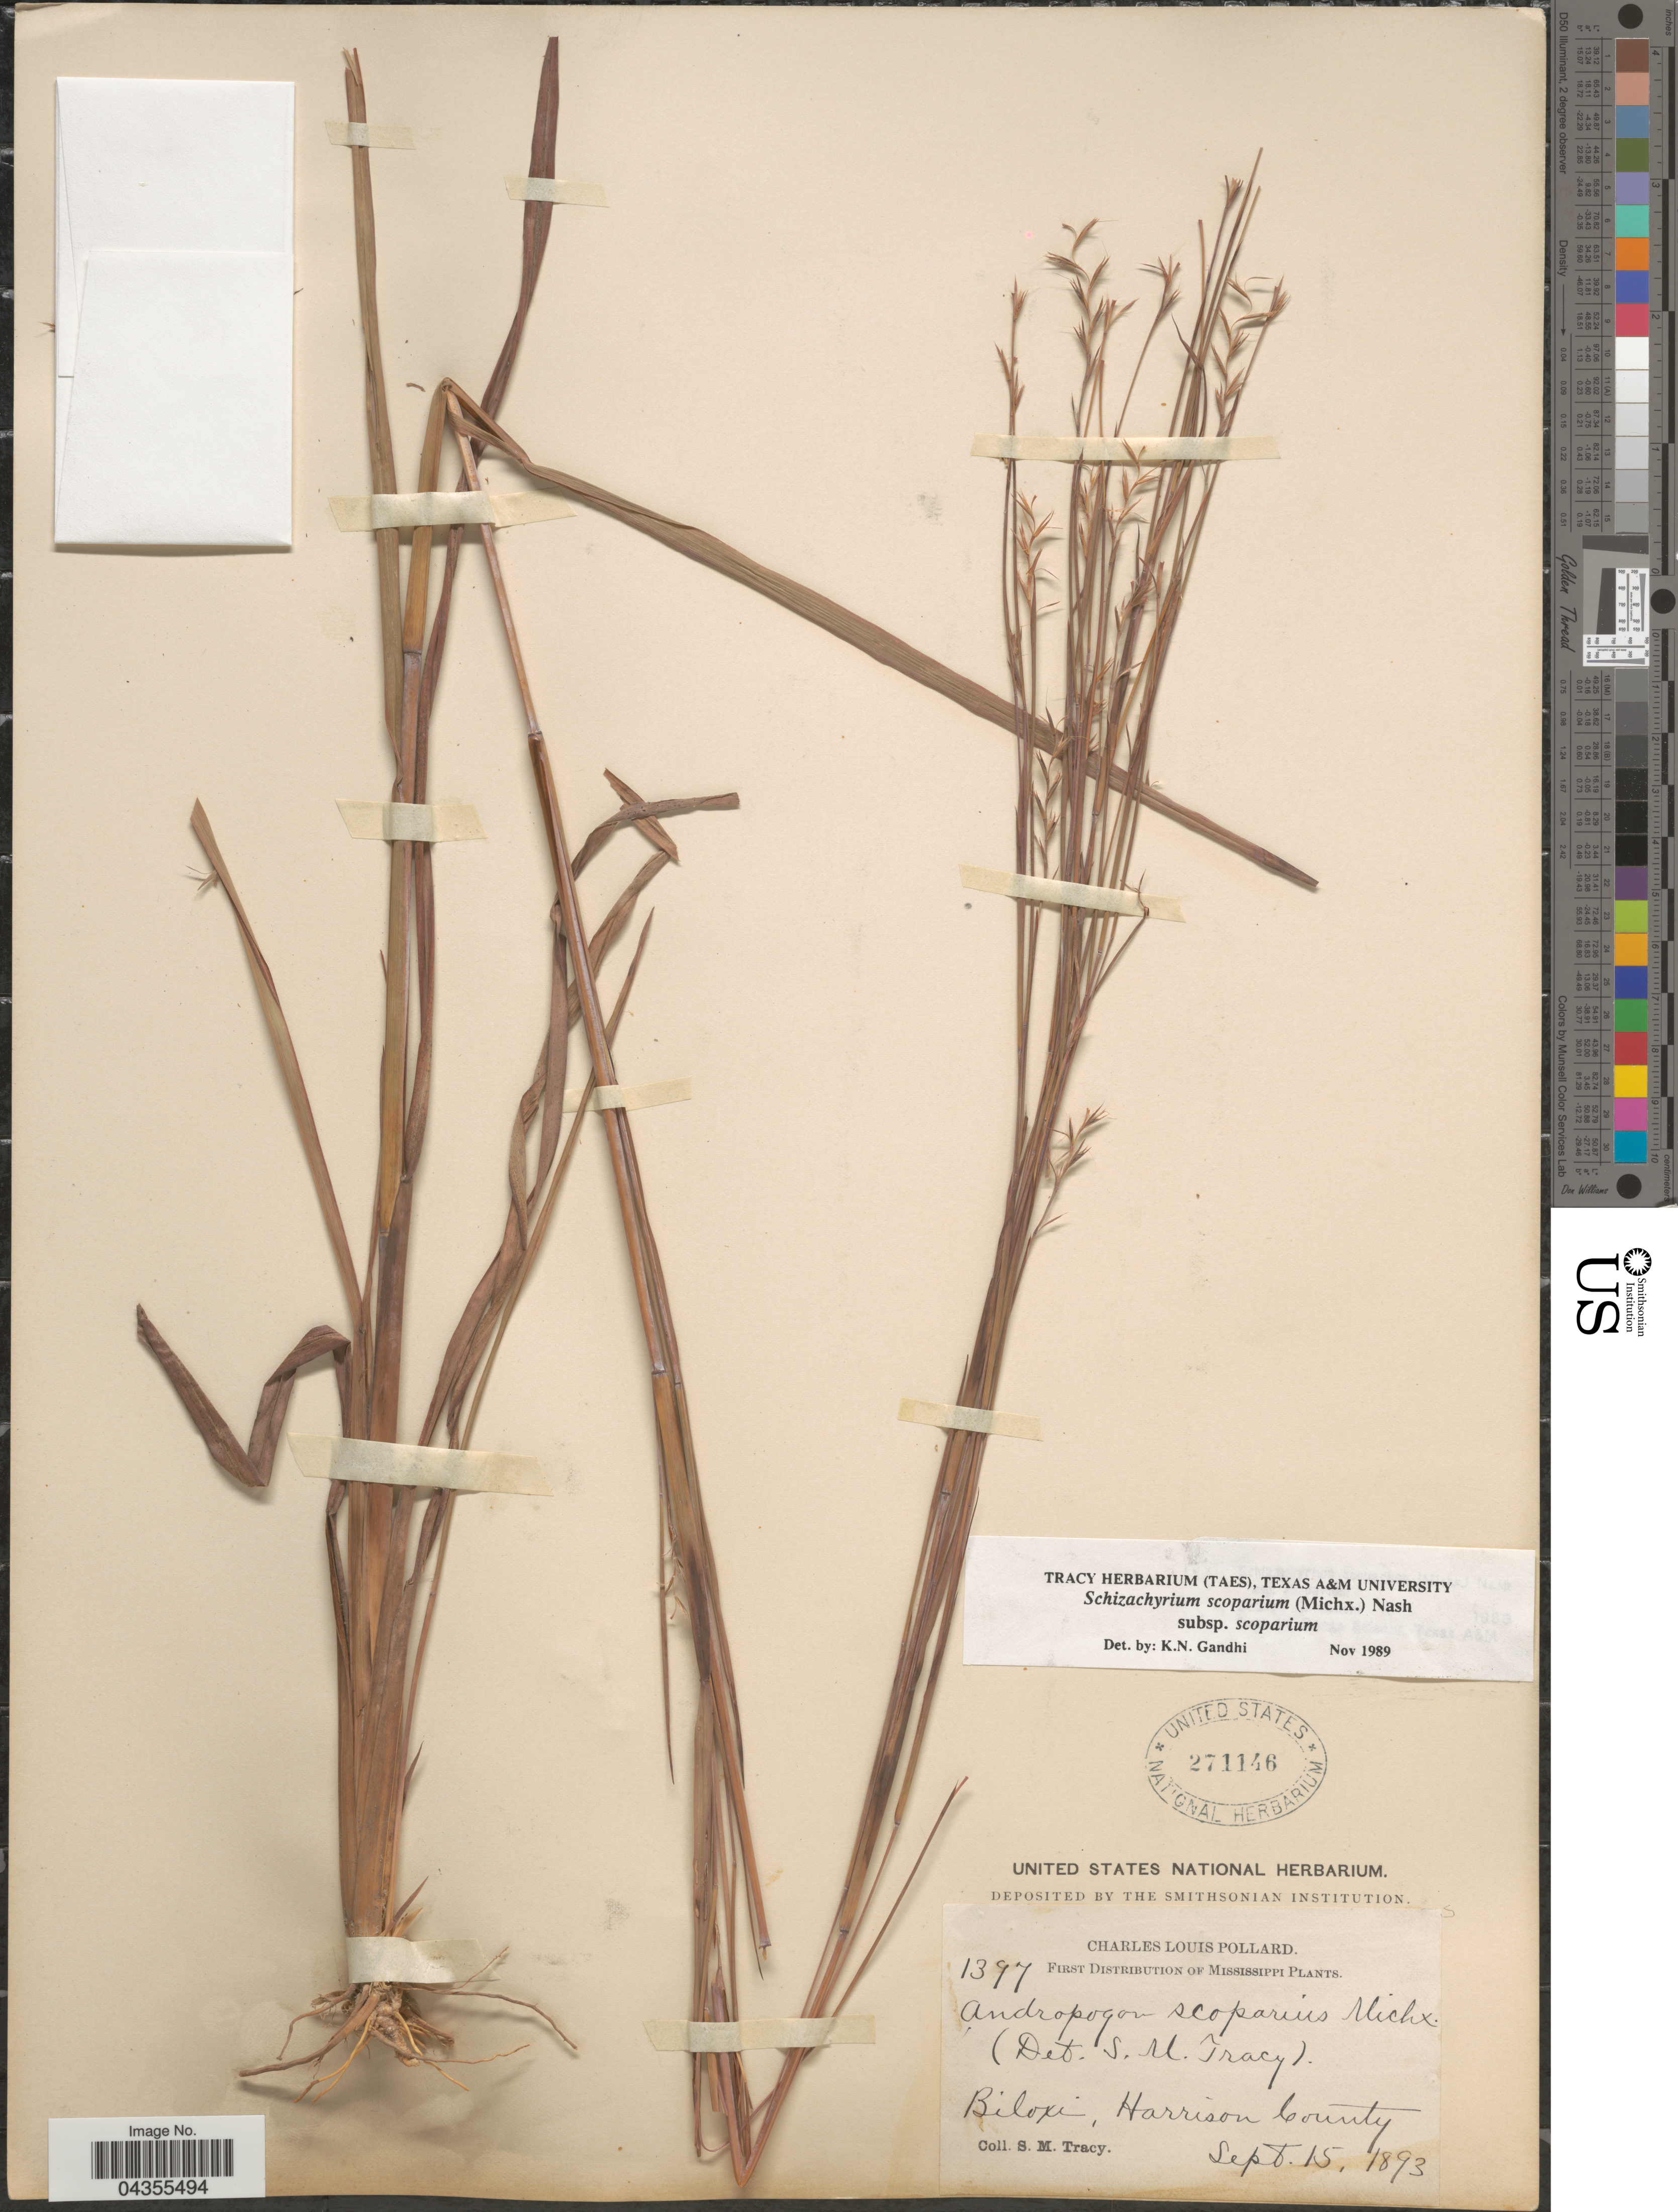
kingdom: Plantae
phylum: Tracheophyta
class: Liliopsida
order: Poales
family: Poaceae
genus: Schizachyrium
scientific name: Schizachyrium scoparium var. scoparium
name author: (Michx.) Nash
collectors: S. M. Tracy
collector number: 1397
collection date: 1893-09-15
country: United States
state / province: Mississippi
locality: Biloxi, Harrison County.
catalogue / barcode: US 271146